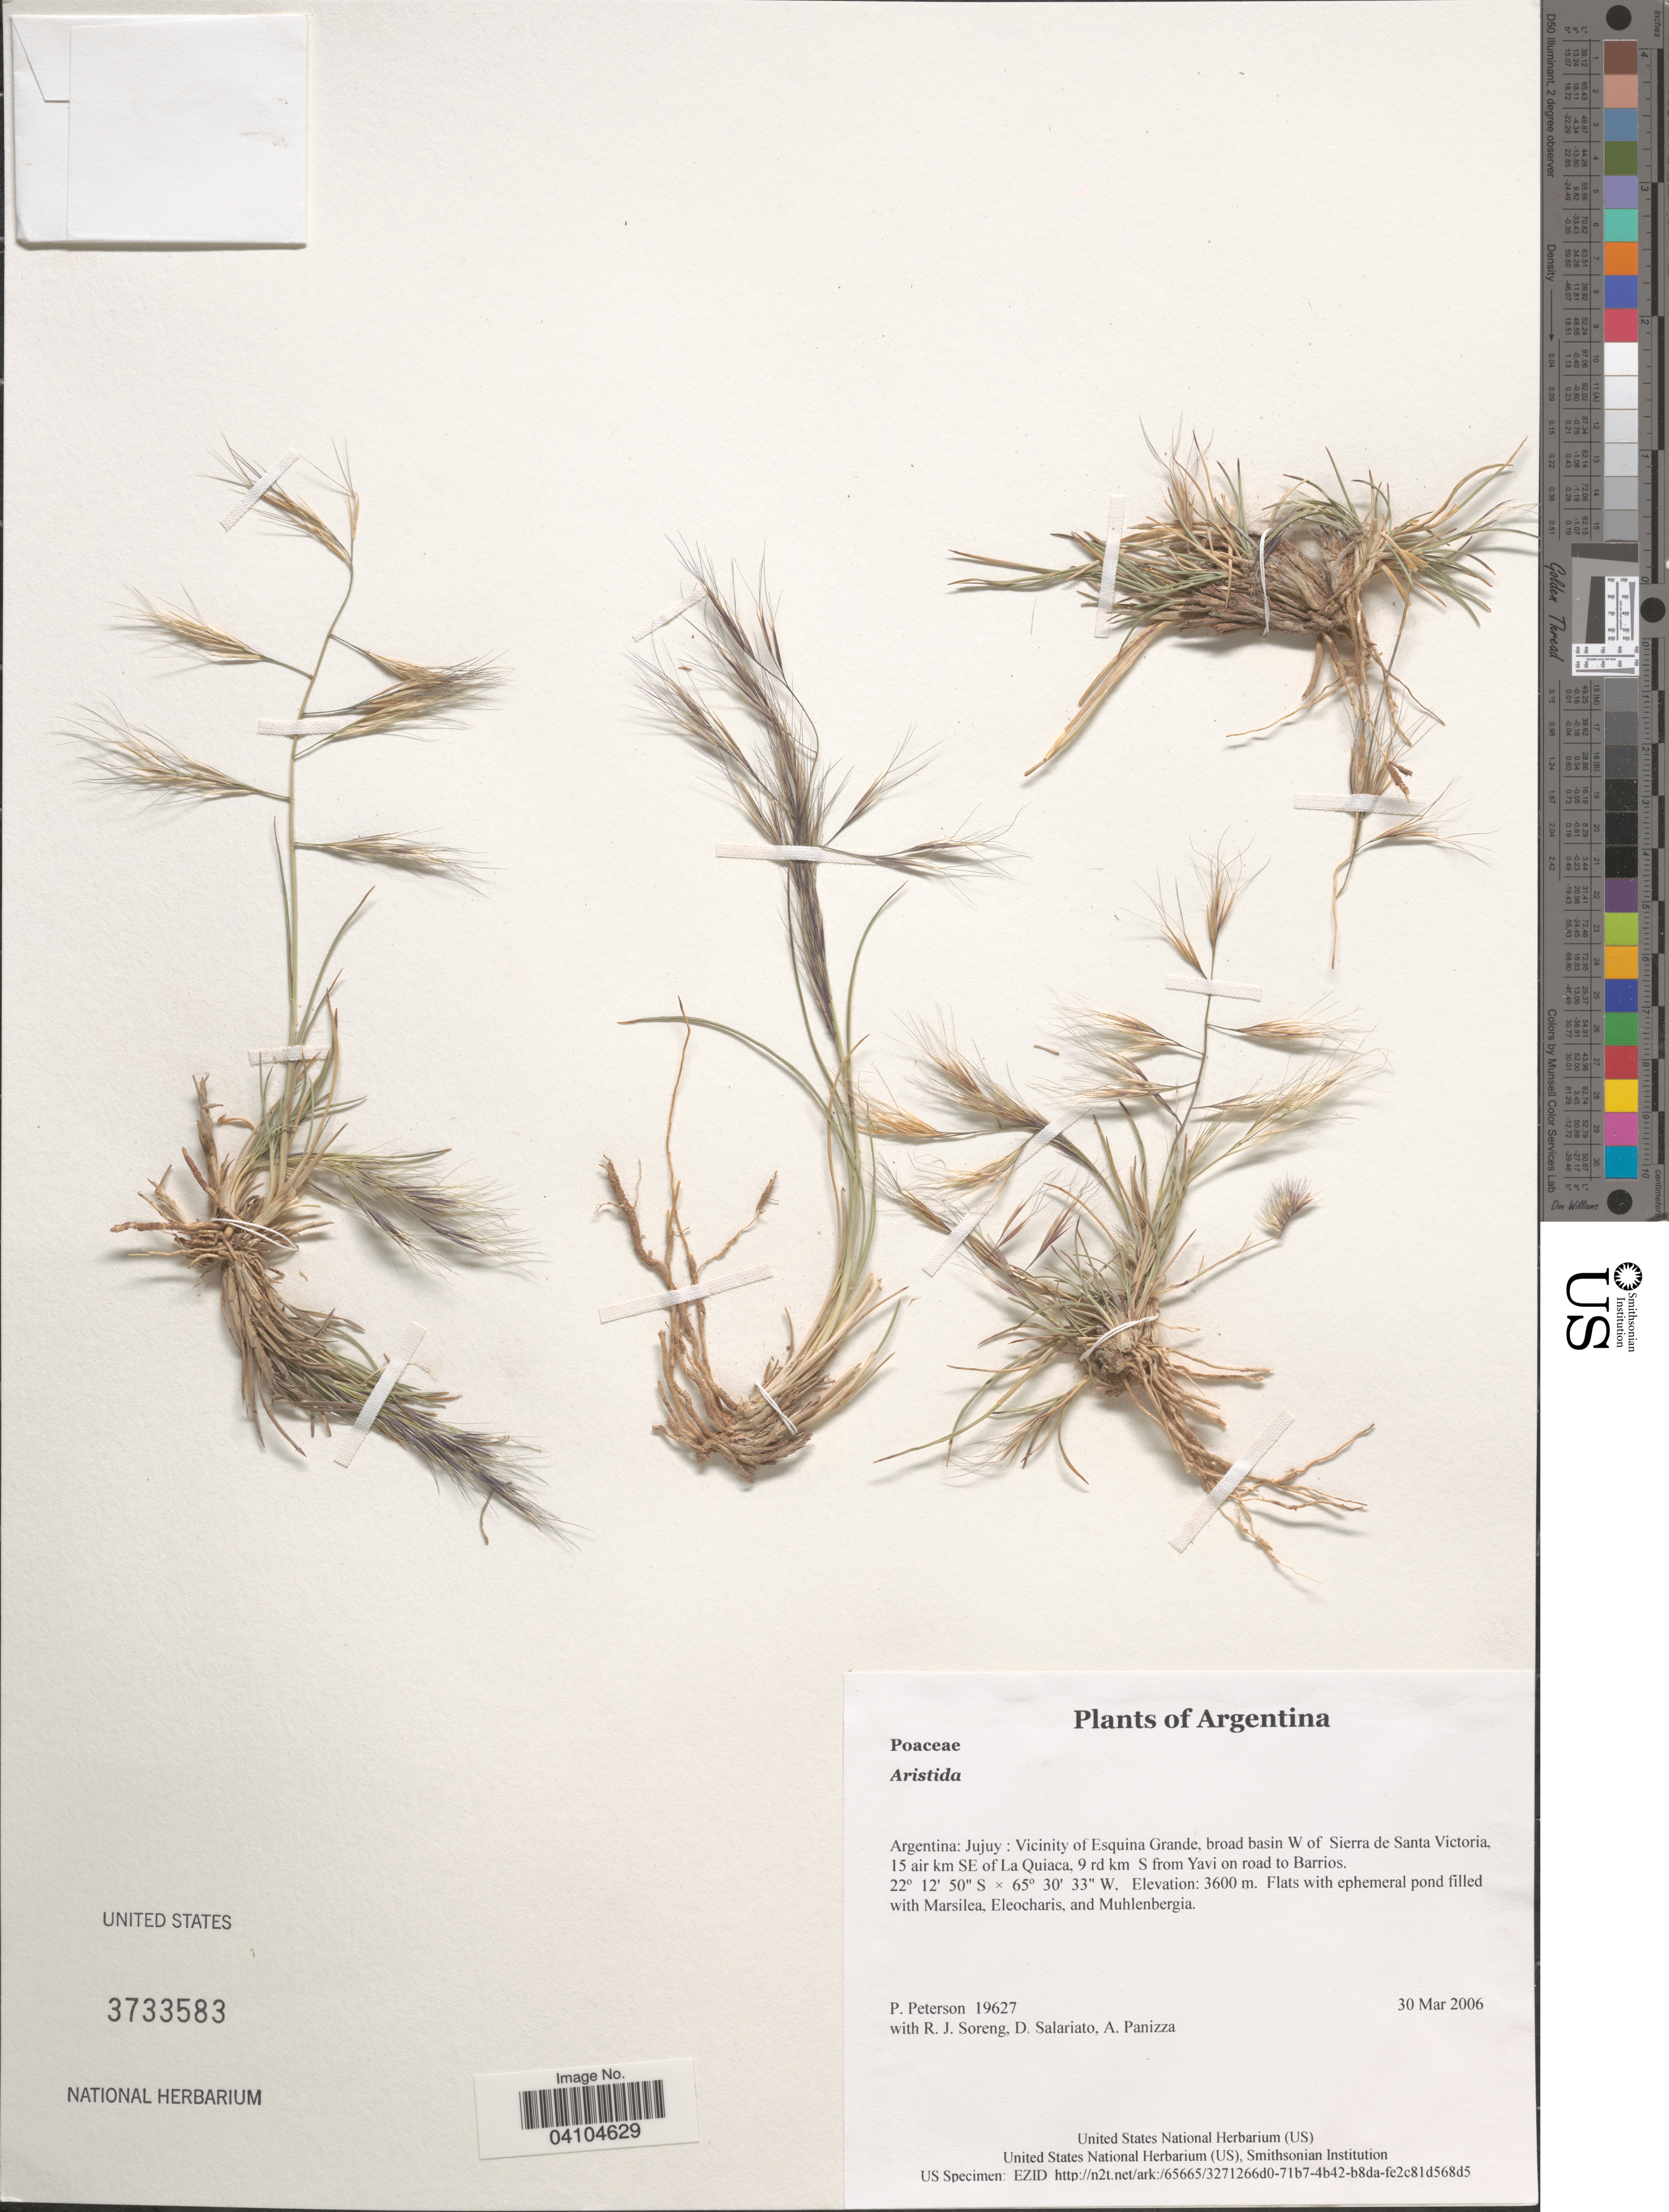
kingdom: Plantae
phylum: Tracheophyta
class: Liliopsida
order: Poales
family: Poaceae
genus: Aristida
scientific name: Aristida sp.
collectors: P. Peterson, R. J. Soreng, D. Salariato & A. Panizza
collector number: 19627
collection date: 2006-03-30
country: Argentina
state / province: Jujuy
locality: Vicinity of Esquina Grande, broad basin W of Sierra de Santa Victoria, 15 air km SE of La Quiaca, 9 rd km S from Yavi on road to Barrios.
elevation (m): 3600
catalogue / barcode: US 3733583